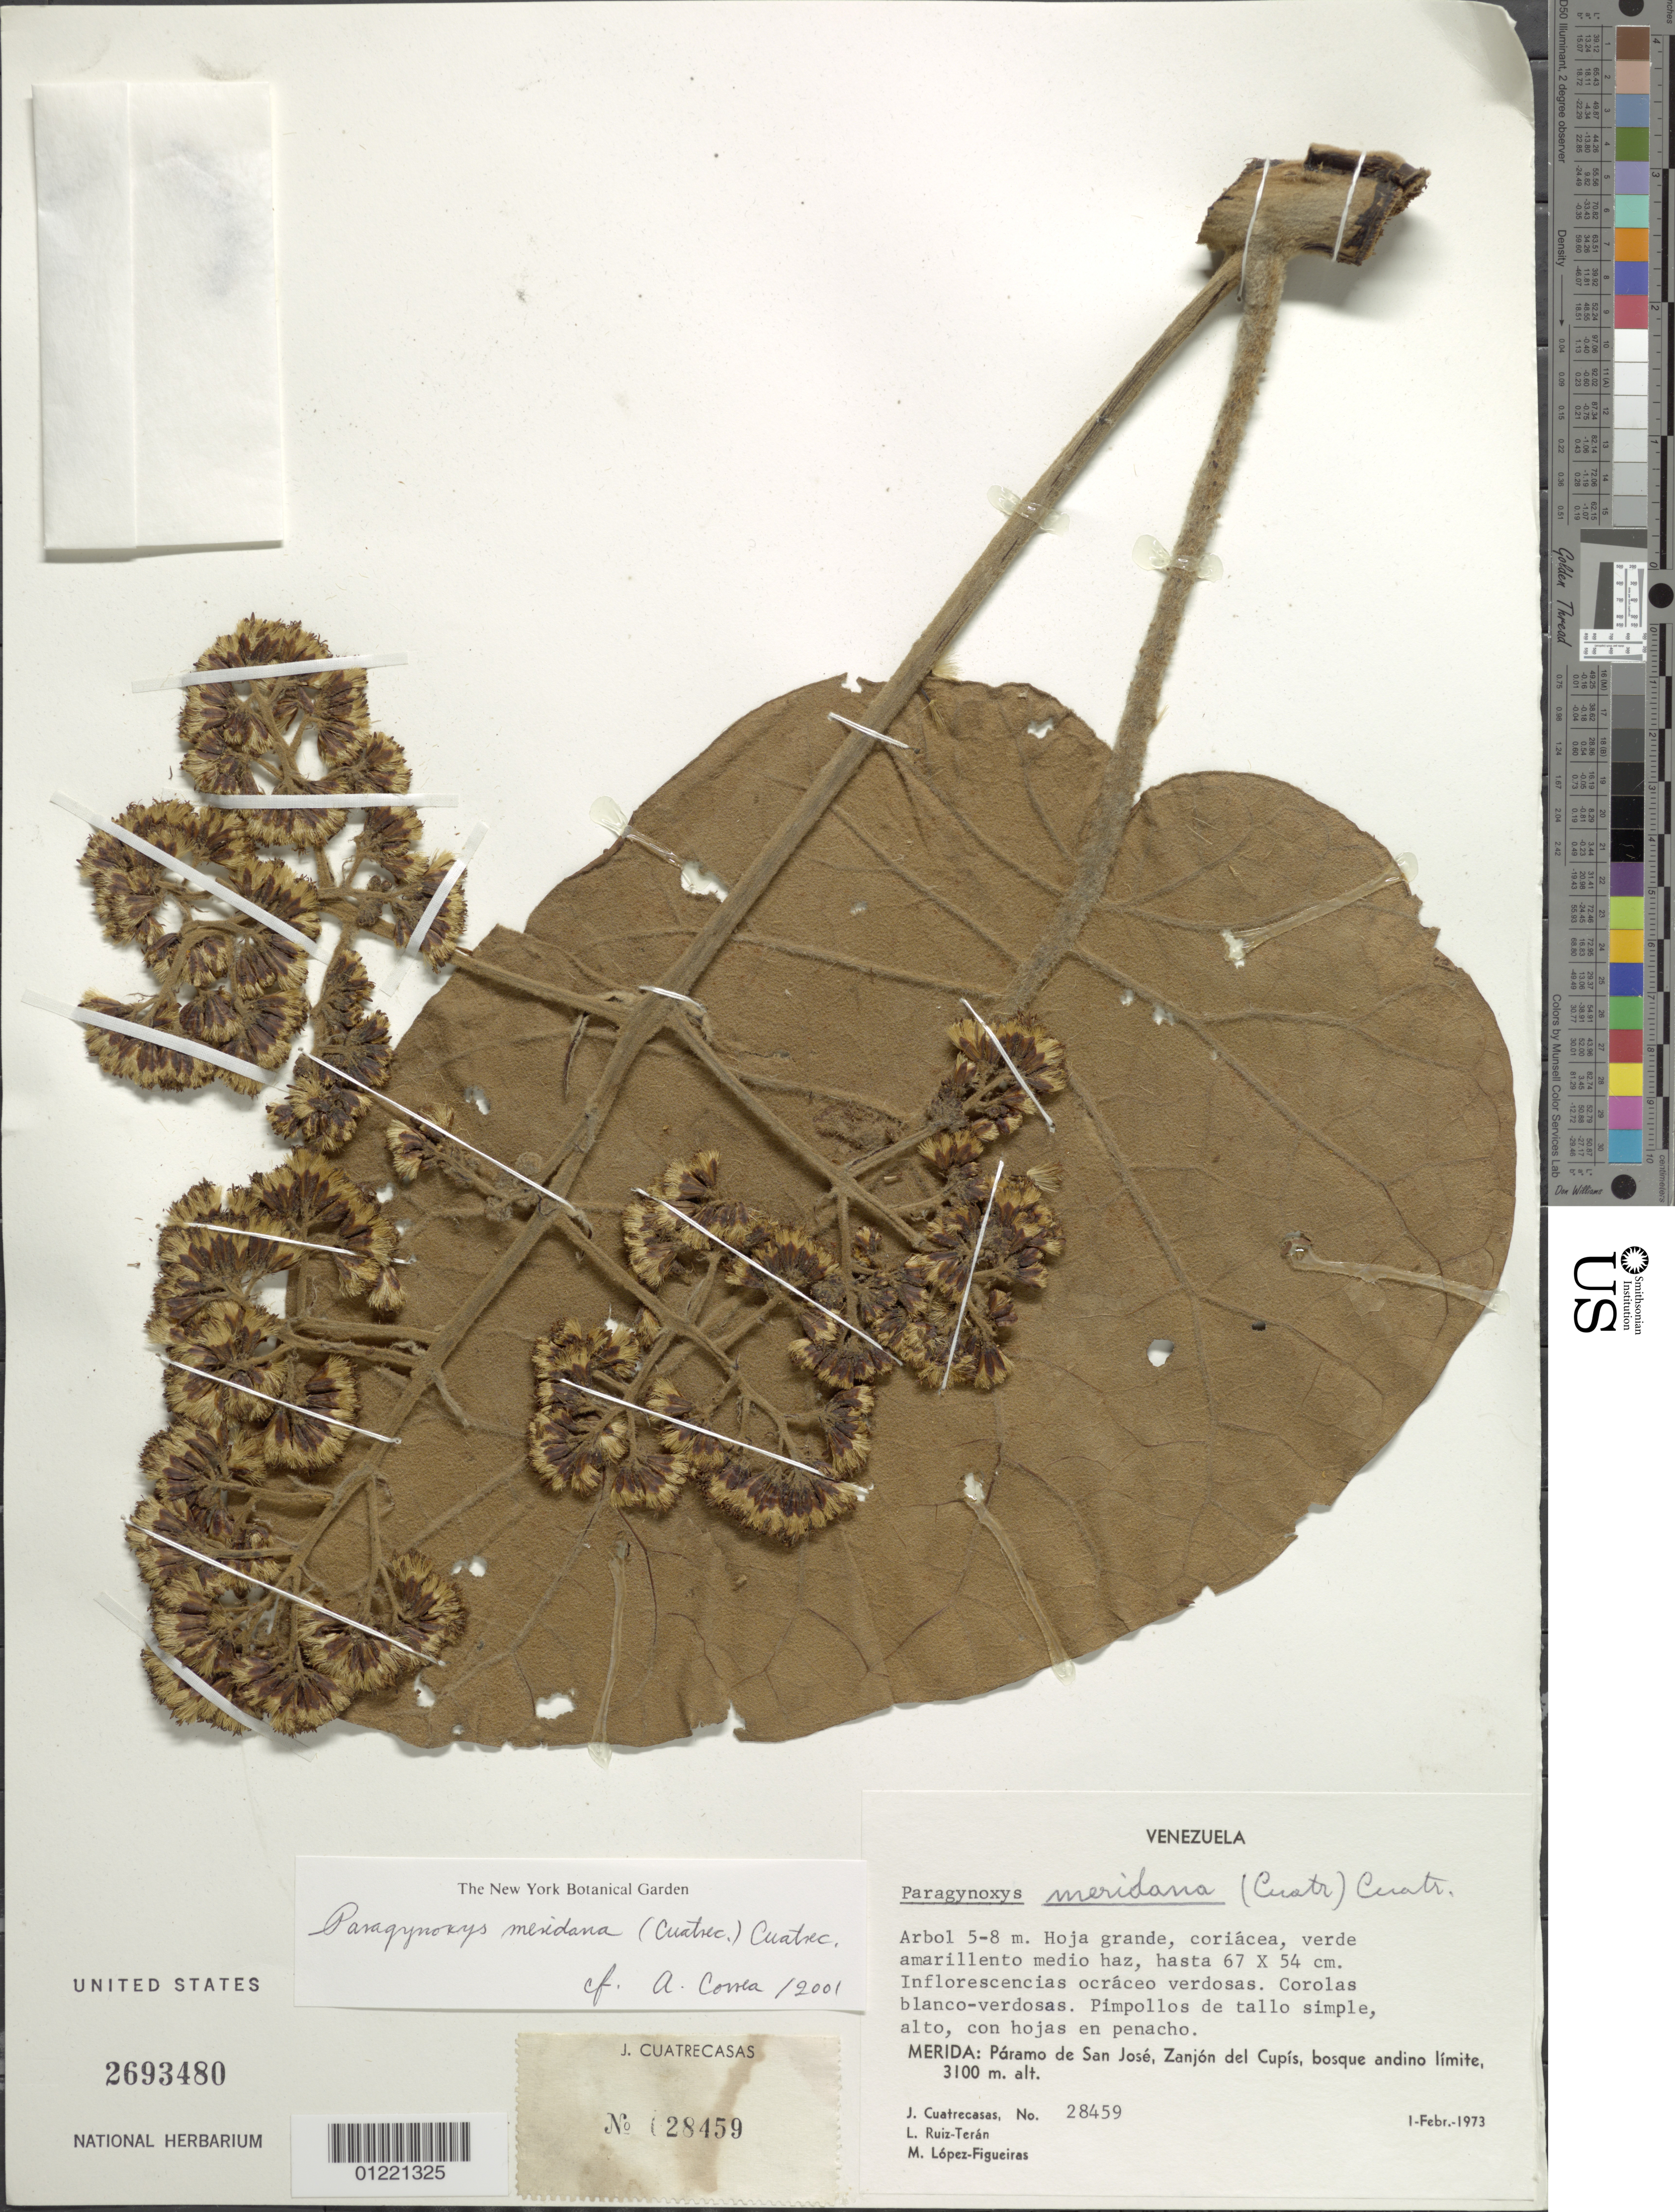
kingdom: Plantae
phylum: Tracheophyta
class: Magnoliopsida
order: Asterales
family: Asteraceae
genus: Paragynoxys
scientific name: Paragynoxys meridana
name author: (Cuatrec.) Cuatrec.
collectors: J. Cuatrecasas, L. E. Ruíz-Terán & M. López Figueiras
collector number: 28459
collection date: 1973-02-01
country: Venezuela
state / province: Mérida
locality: Paramo de San Jose, Zanjon del Cupis, bosque andino limite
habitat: bosque andino límite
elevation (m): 3100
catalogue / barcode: US 2693480